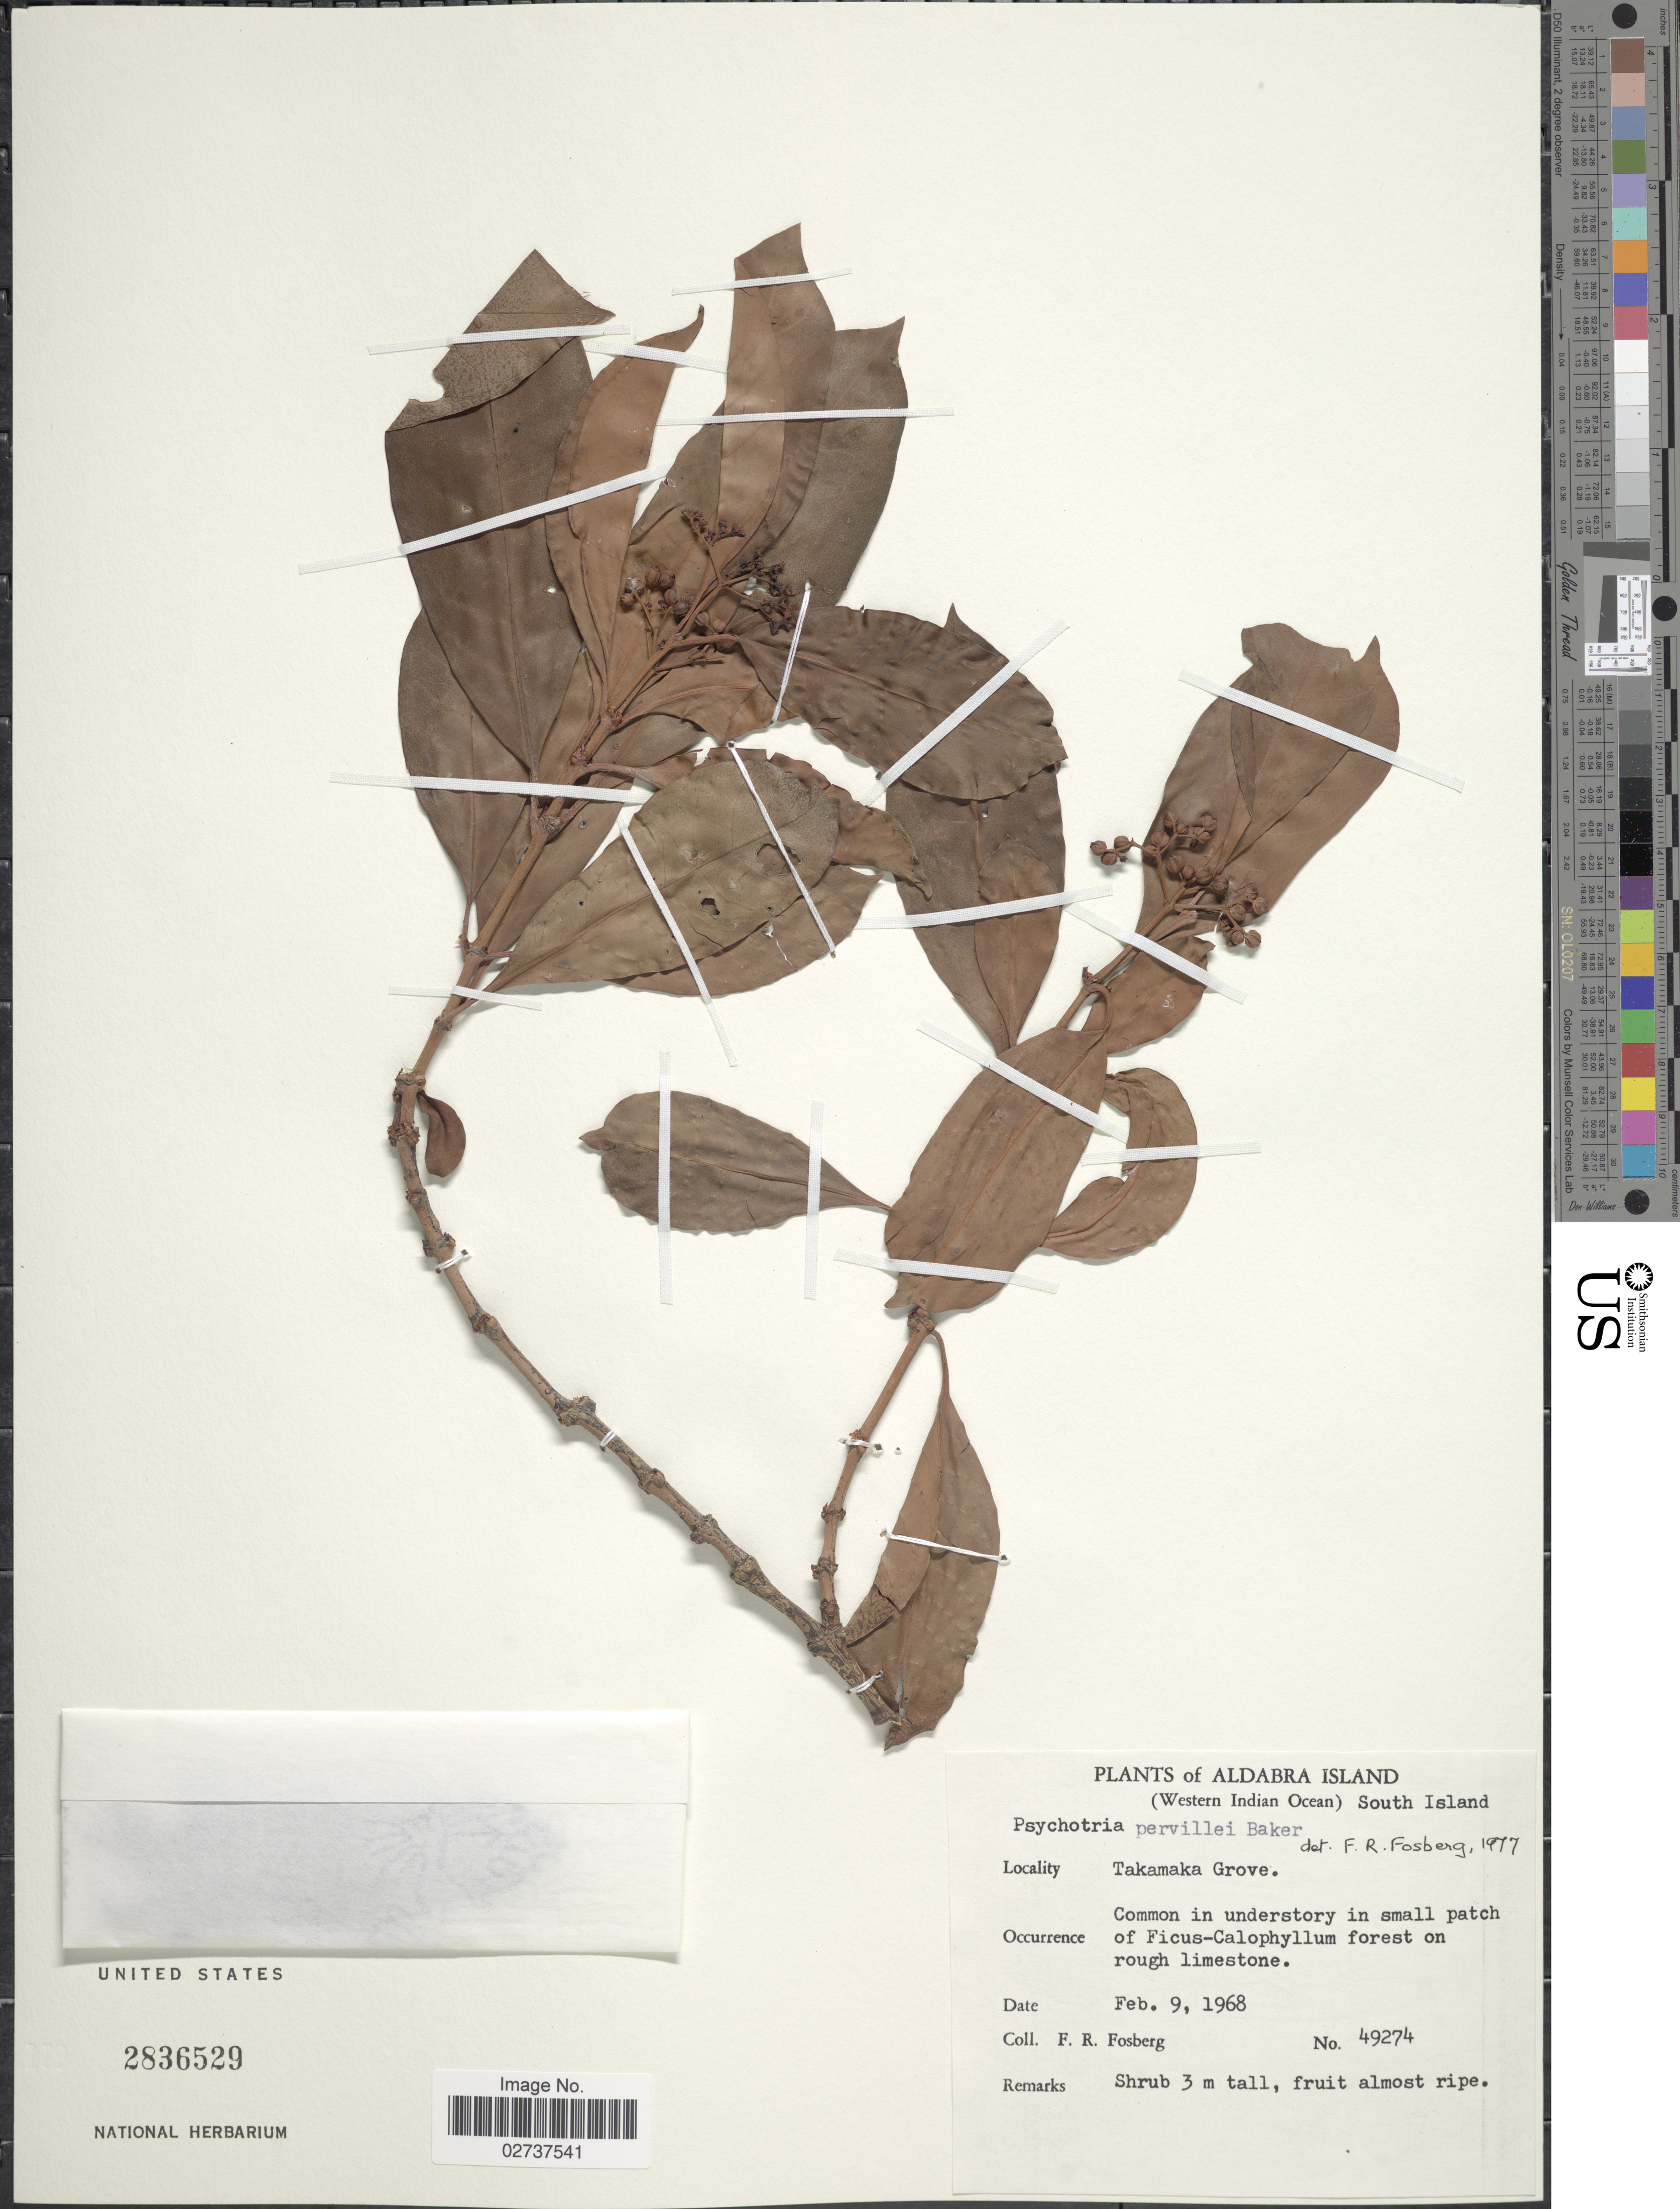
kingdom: Plantae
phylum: Tracheophyta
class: Magnoliopsida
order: Gentianales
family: Rubiaceae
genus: Psychotria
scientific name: Psychotria pervillei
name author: Baker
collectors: F. R. Fosberg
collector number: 49274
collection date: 1968-02-09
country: Seychelles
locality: Aldabra Island (Western Indian Ocean) South Island, Takamaka Grove.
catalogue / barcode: US 2836529